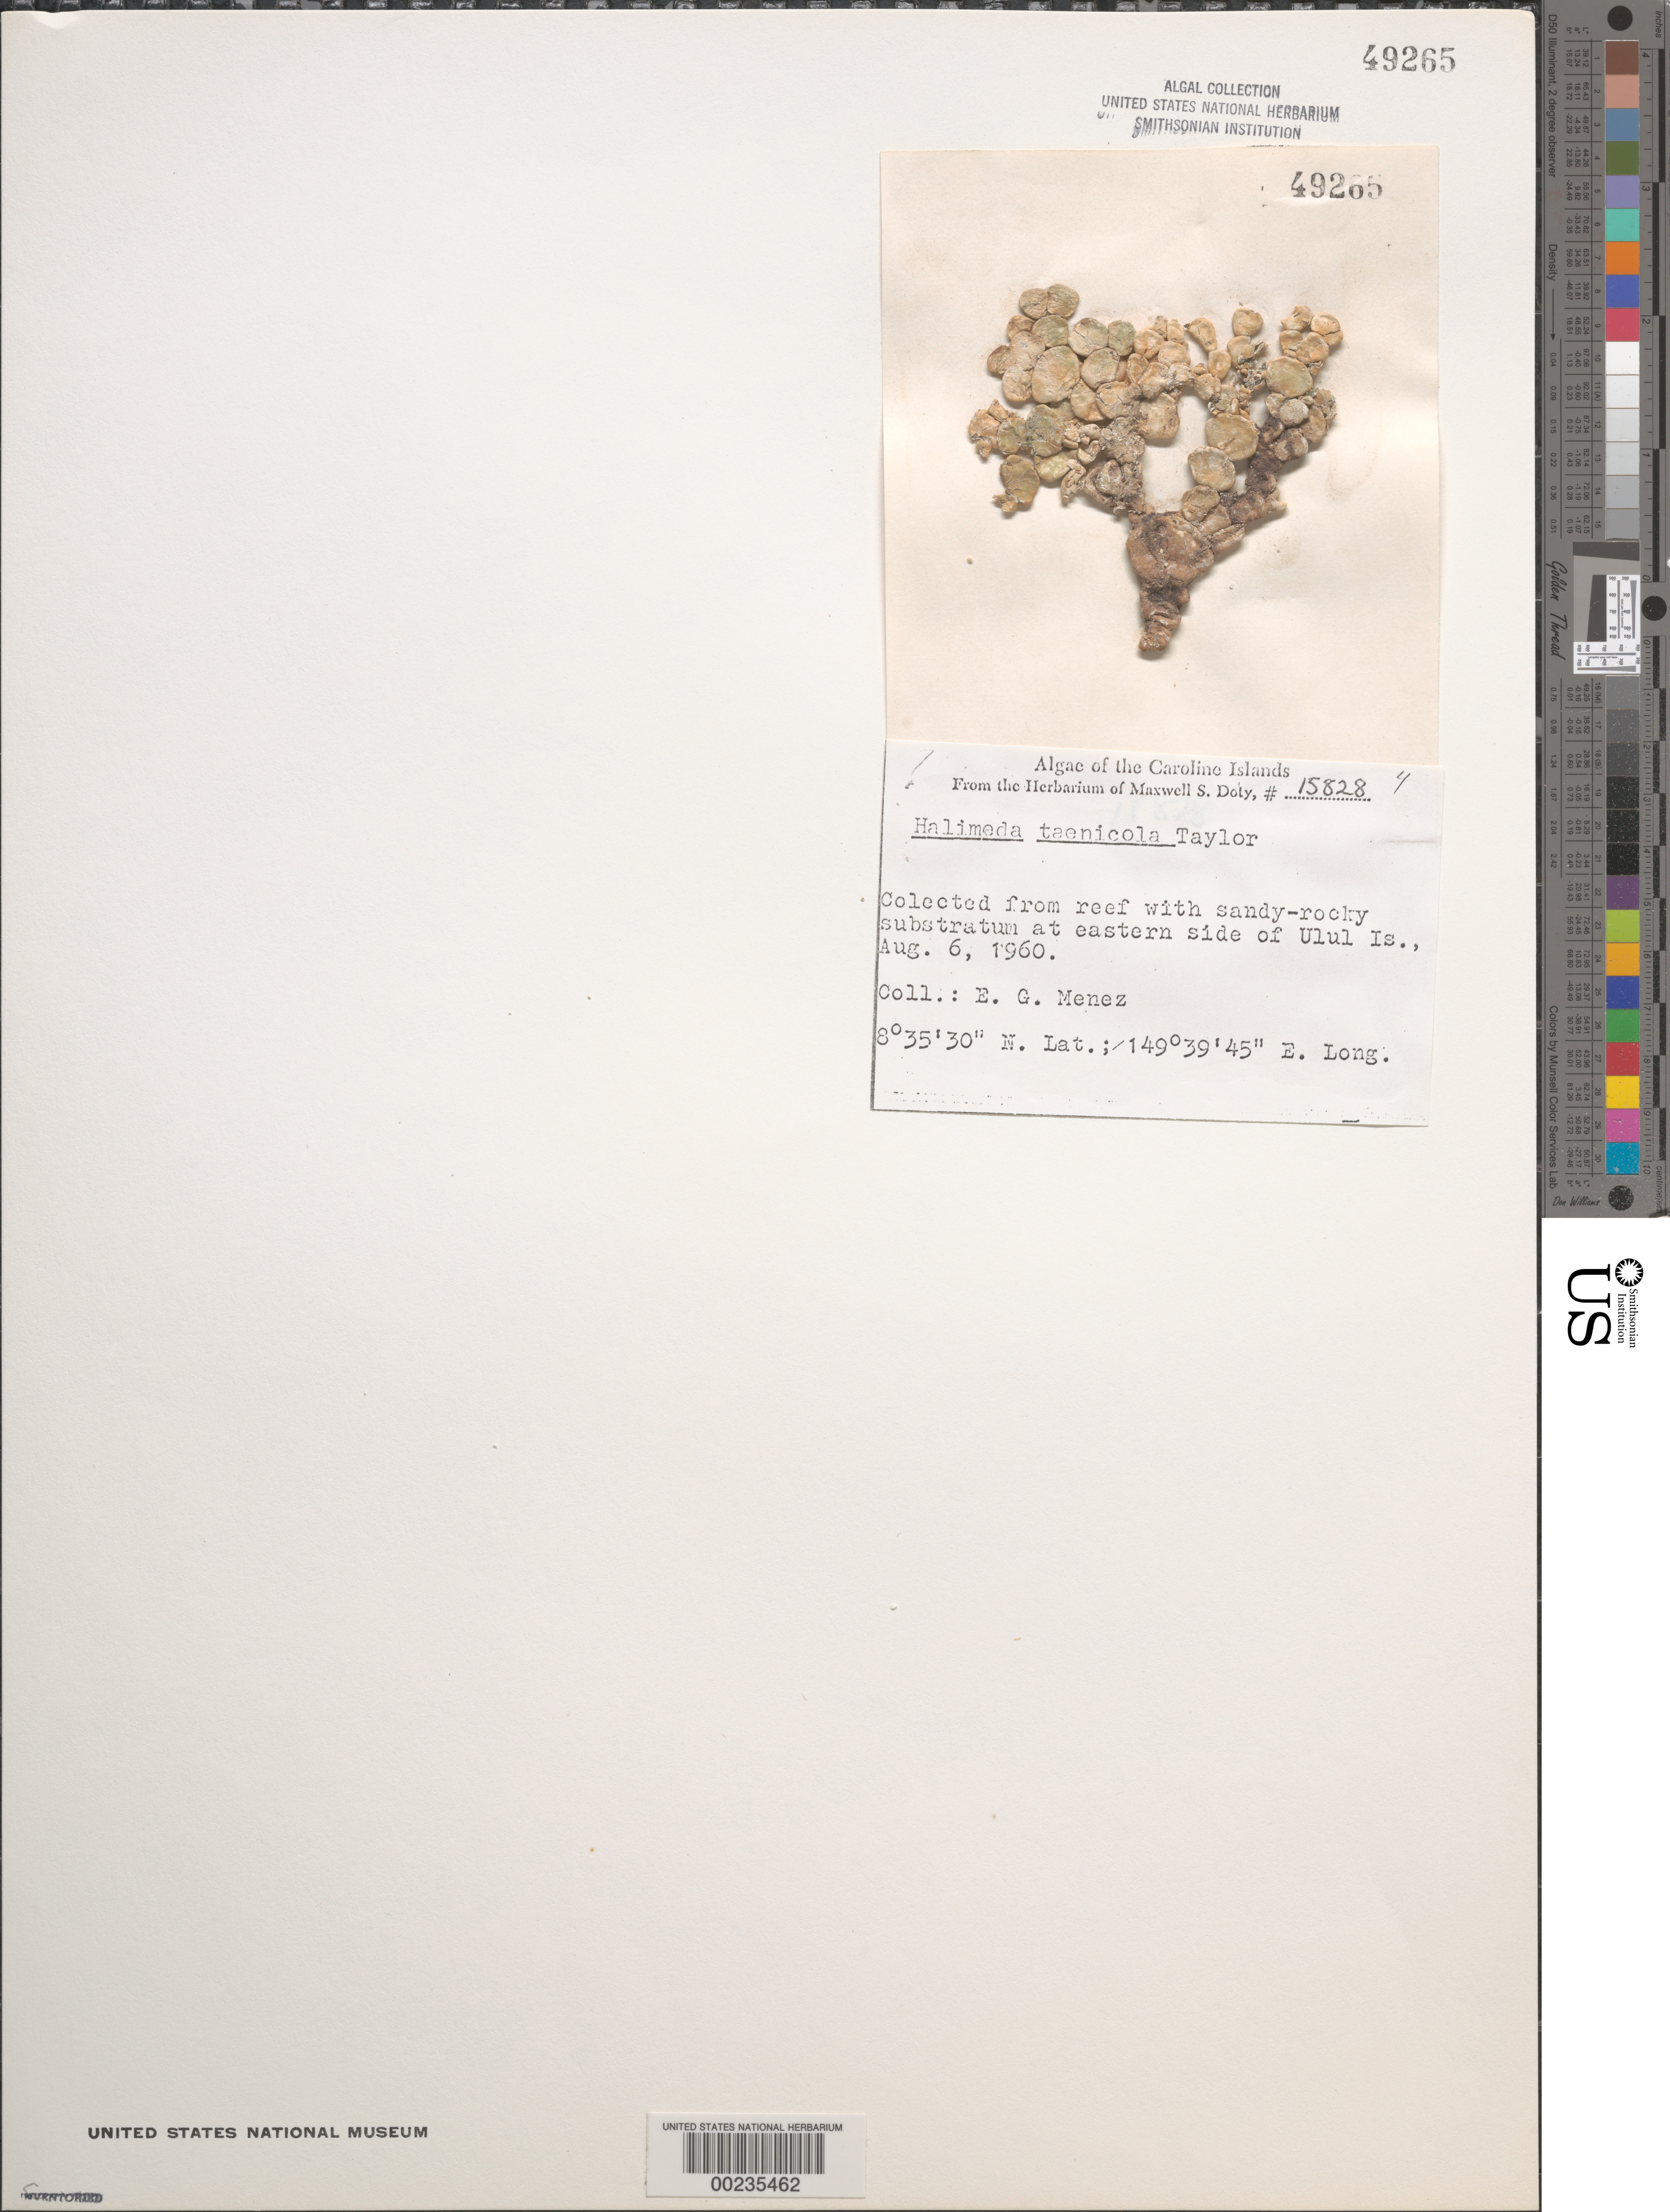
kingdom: Plantae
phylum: Chlorophyta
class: Ulvophyceae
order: Bryopsidales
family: Halimedaceae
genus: Halimeda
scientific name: Halimeda taenicola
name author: W.R. Taylor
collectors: Meñez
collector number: MSD 15828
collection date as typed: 06 Aug 1960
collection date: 1960-08-06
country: Micronesia, Federated States of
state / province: Truk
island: Namonuito Atoll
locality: Ulul Islet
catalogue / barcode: US 49265